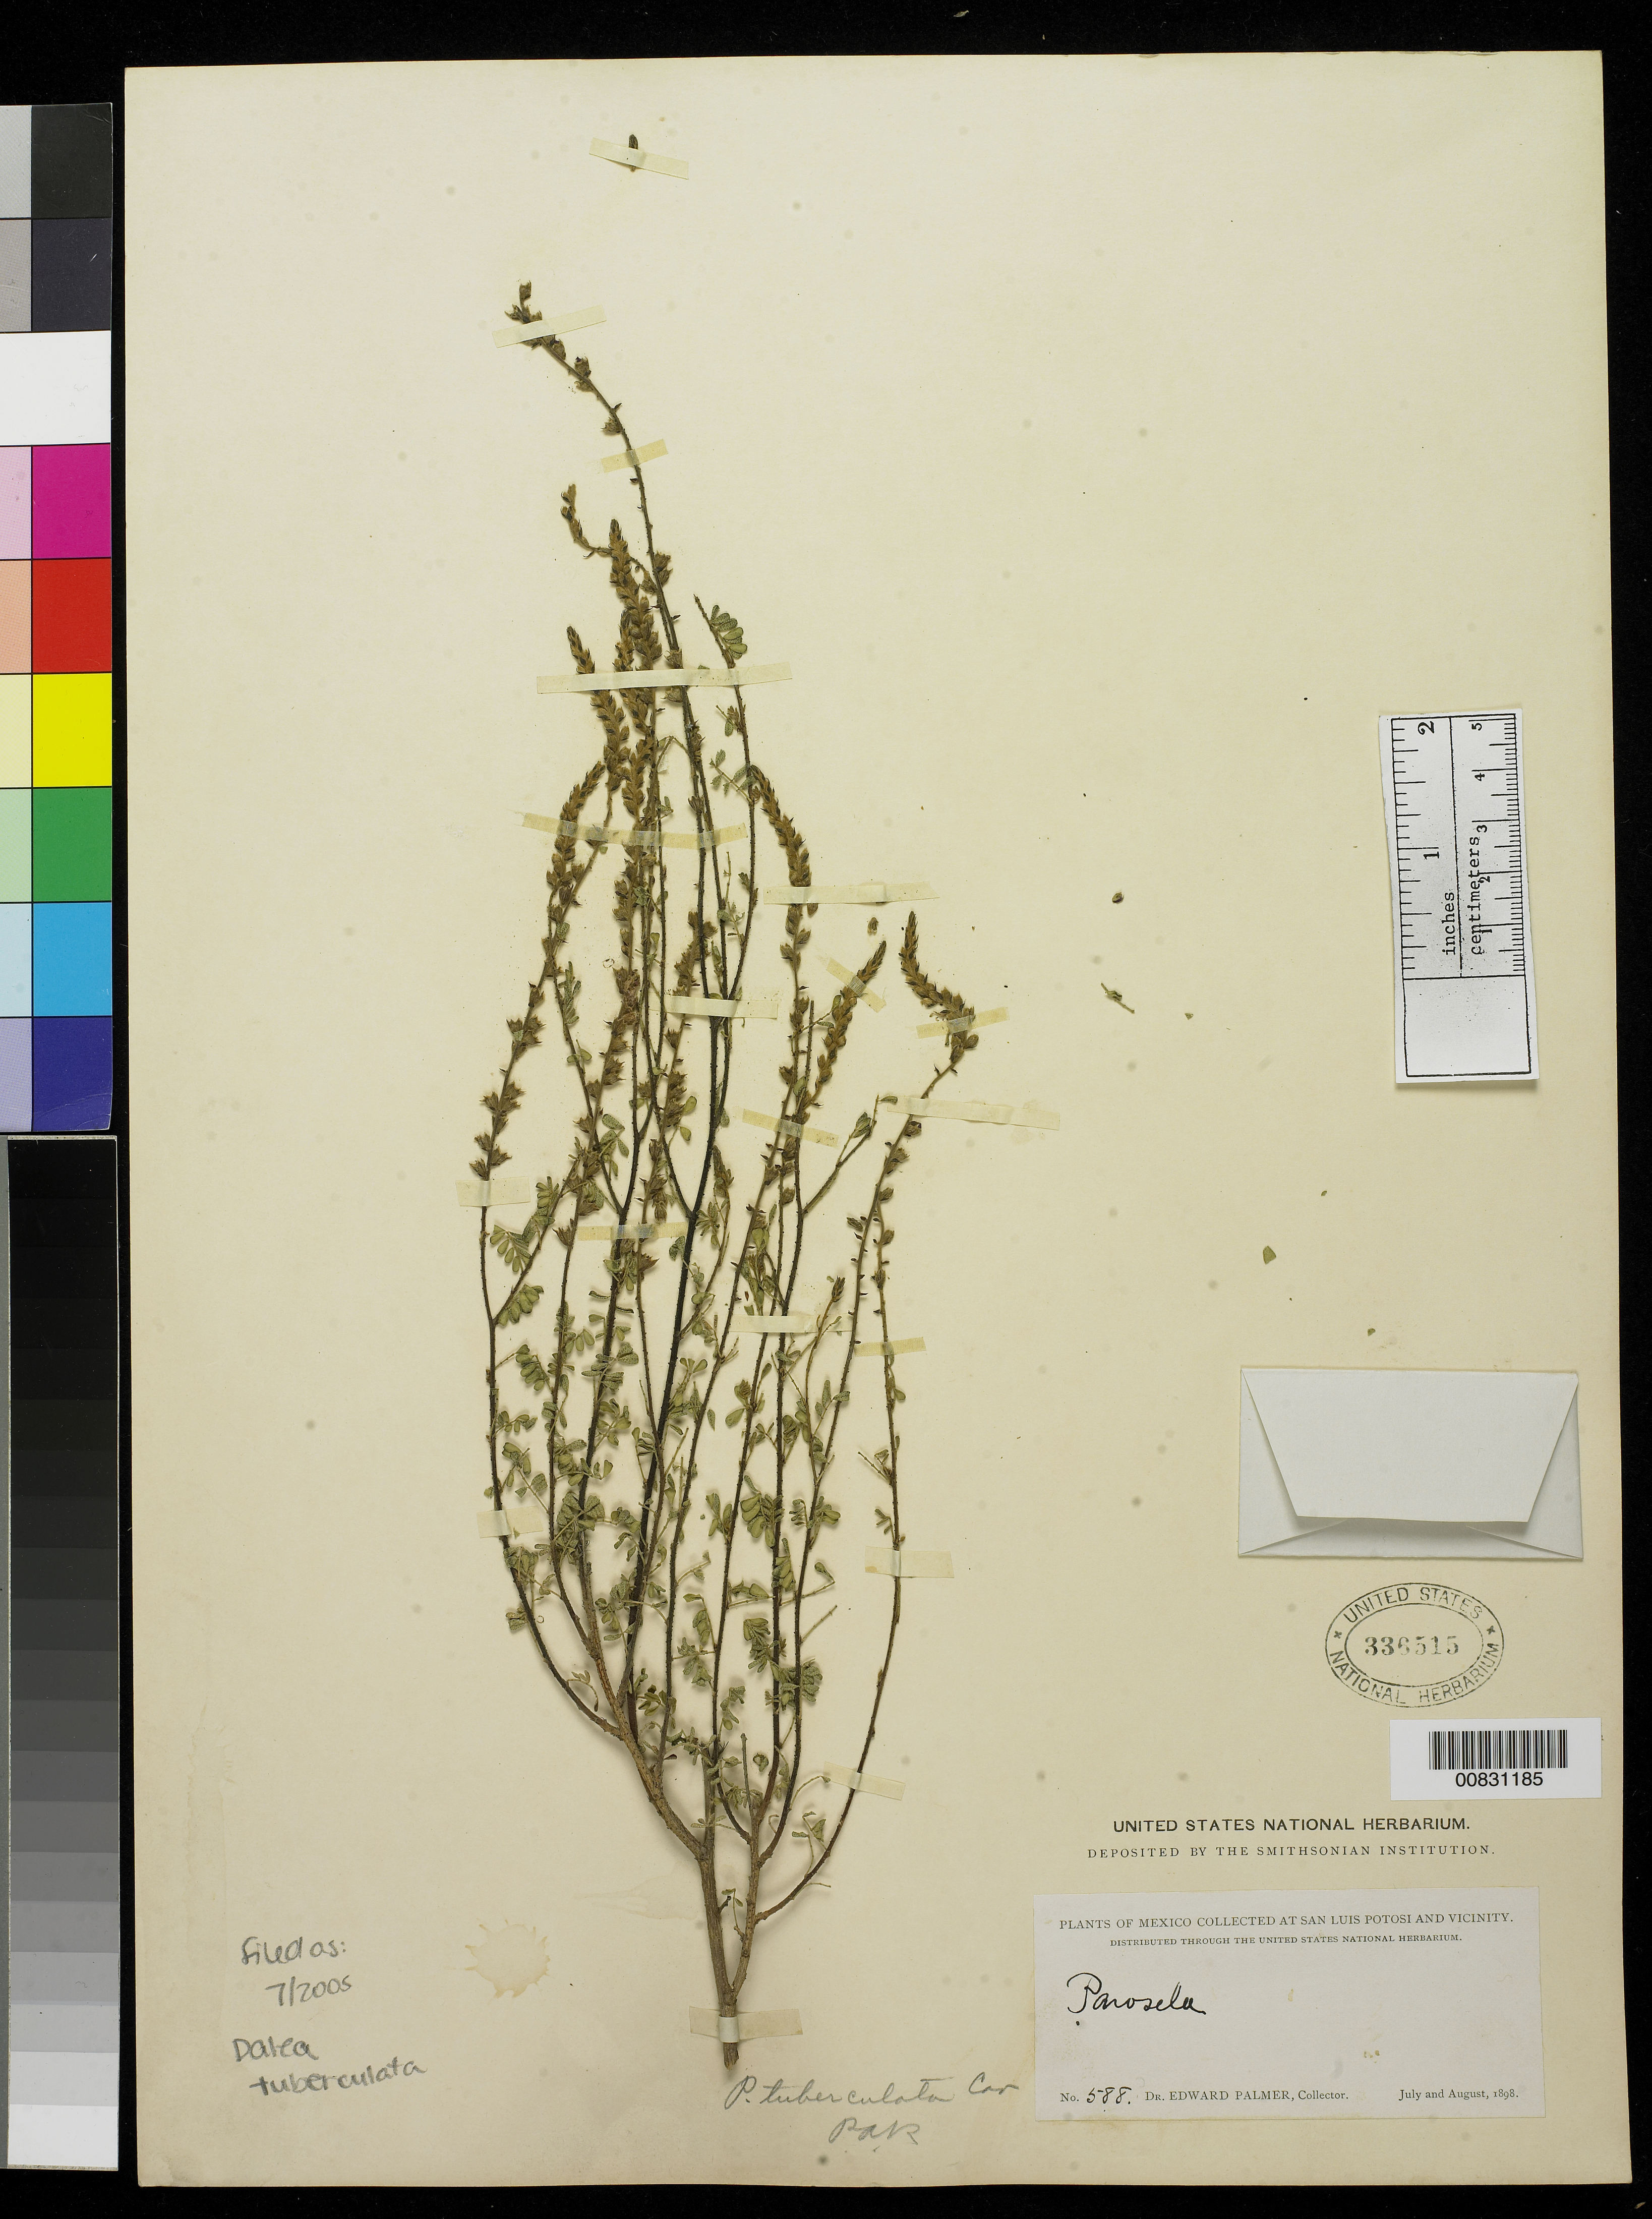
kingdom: Plantae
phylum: Tracheophyta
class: Magnoliopsida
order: Fabales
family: Fabaceae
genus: Dalea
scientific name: Dalea tuberculata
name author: Lag.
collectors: E. Palmer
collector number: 588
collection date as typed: Jul 1898 to -- Aug 1898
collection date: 1898-07/1898-08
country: Mexico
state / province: San Luis Potosí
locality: San Luis Potosí and vicinity.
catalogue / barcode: US 336515